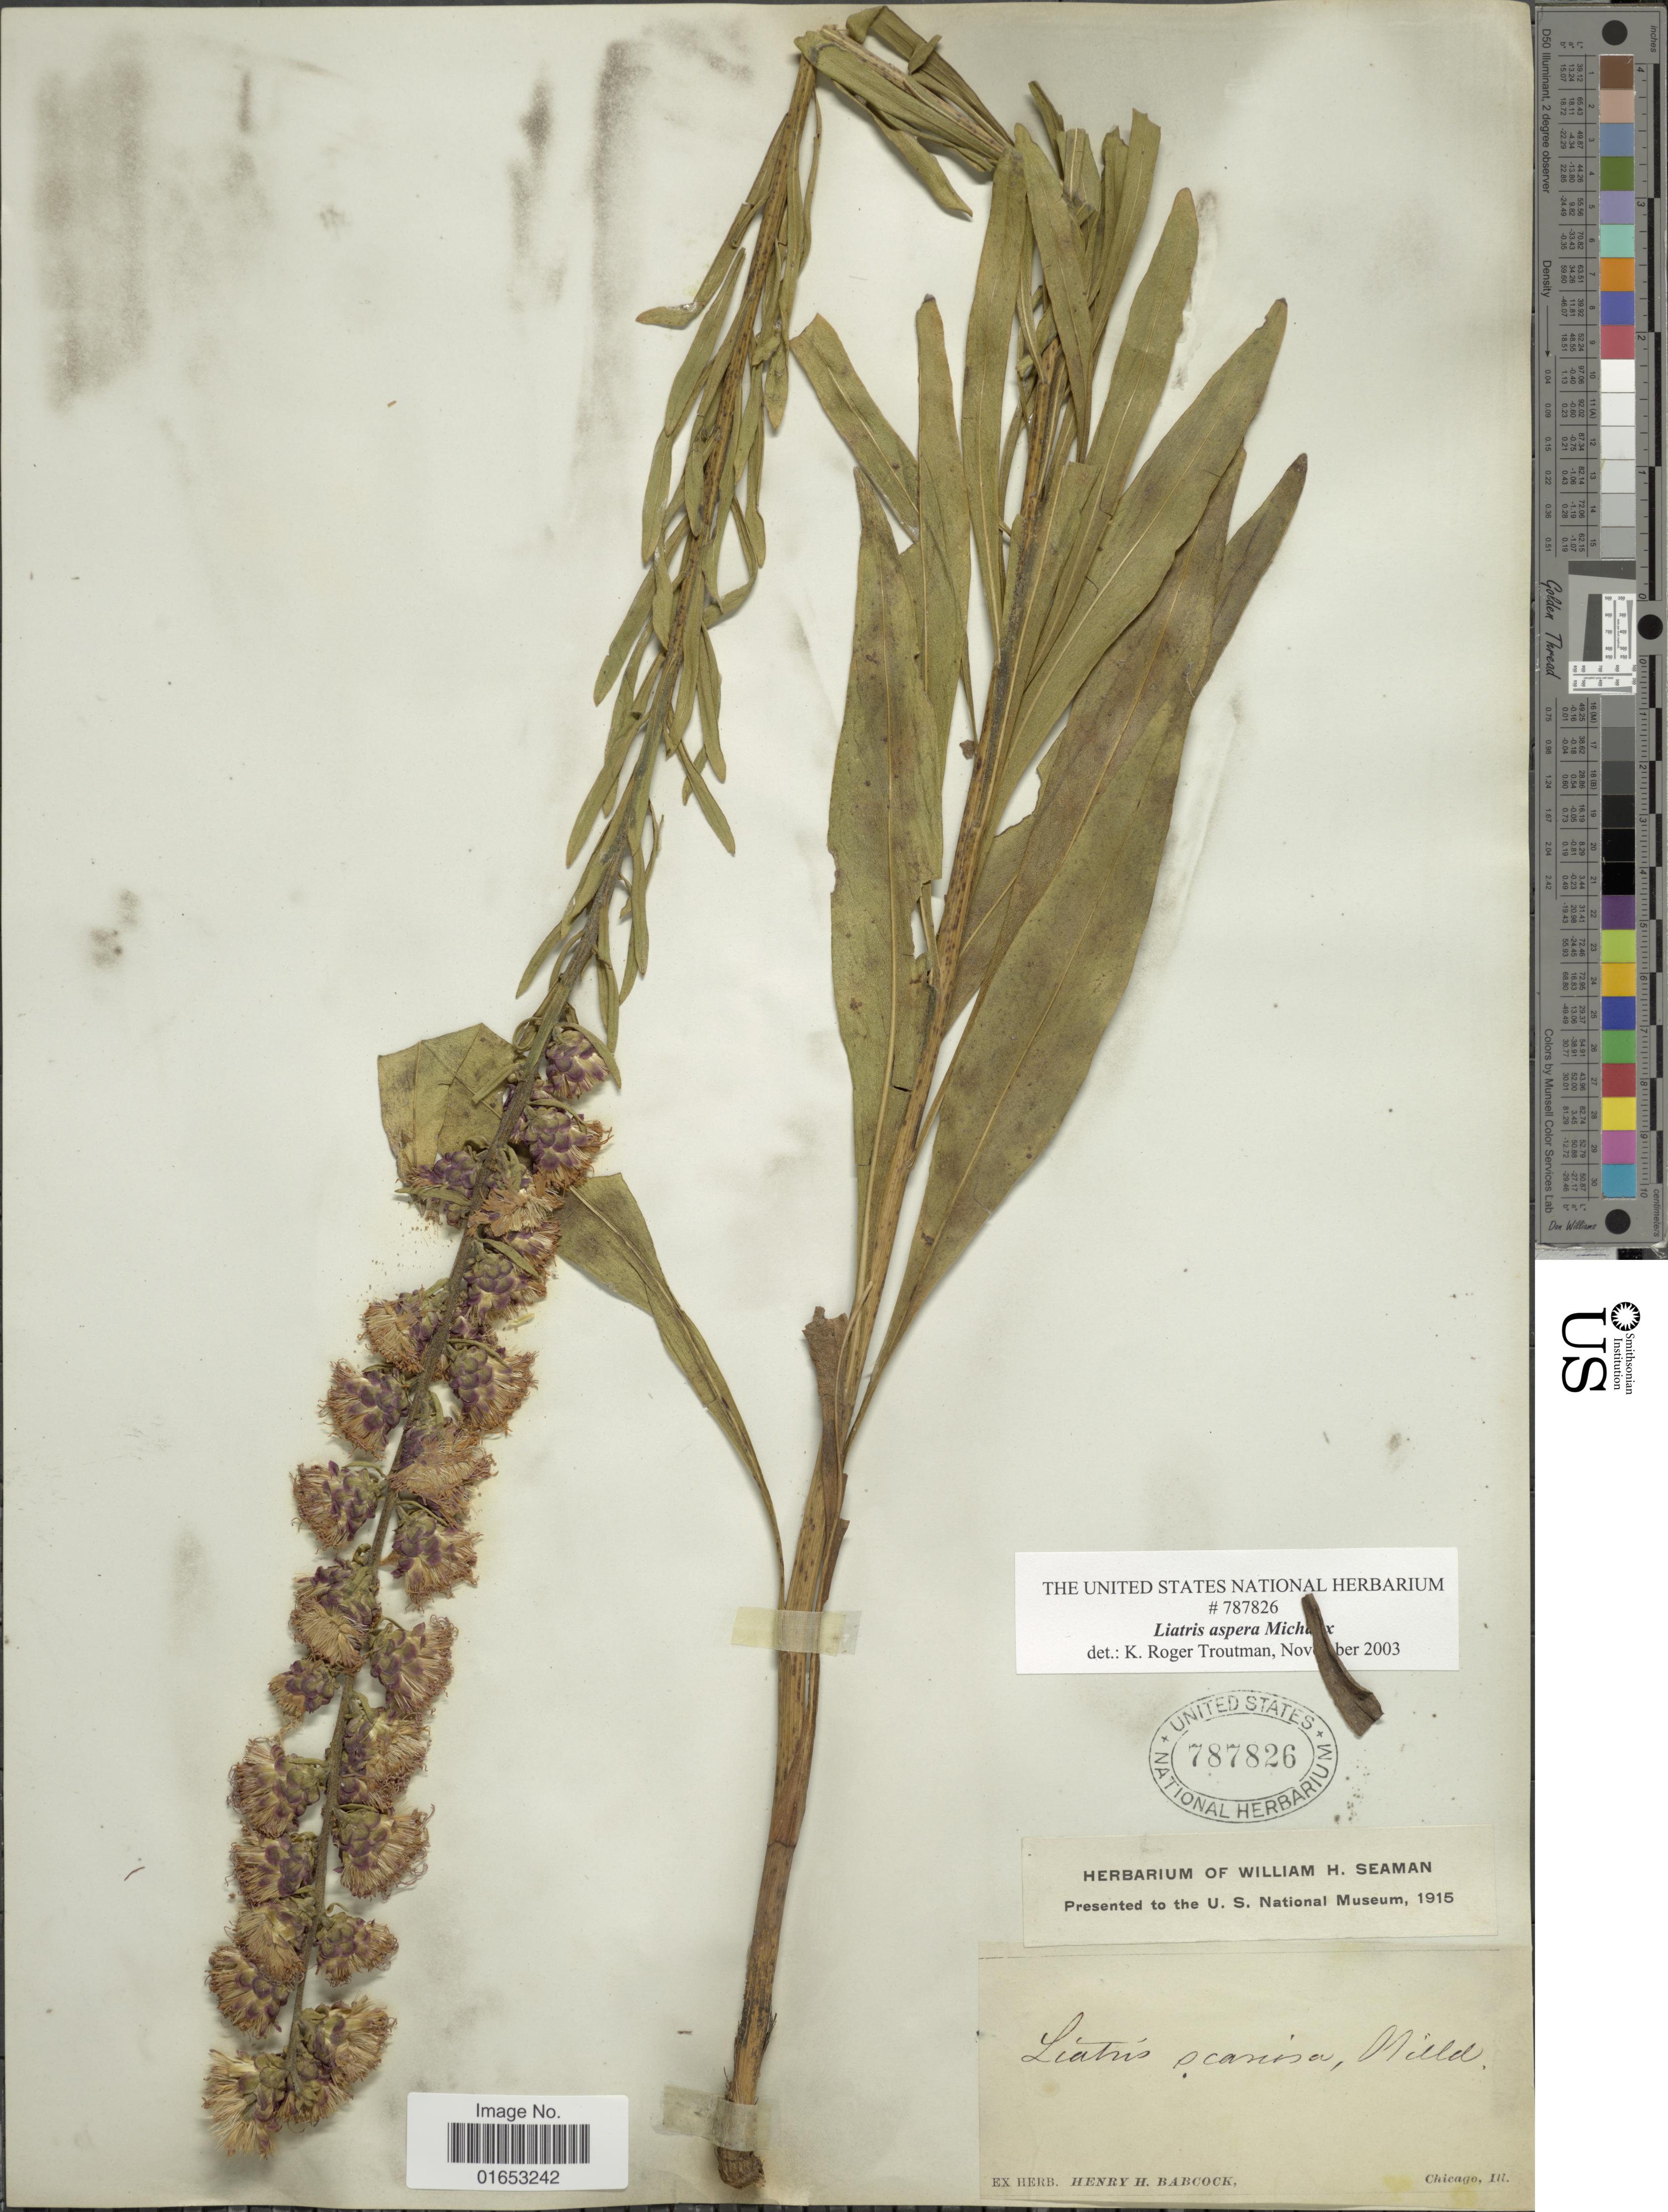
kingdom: Plantae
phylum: Tracheophyta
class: Magnoliopsida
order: Asterales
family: Asteraceae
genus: Liatris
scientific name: Liatris aspera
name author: Michx.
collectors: ex herb. Henry Homes Babcock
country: United States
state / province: Illinois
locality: Chicago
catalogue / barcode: US 787826